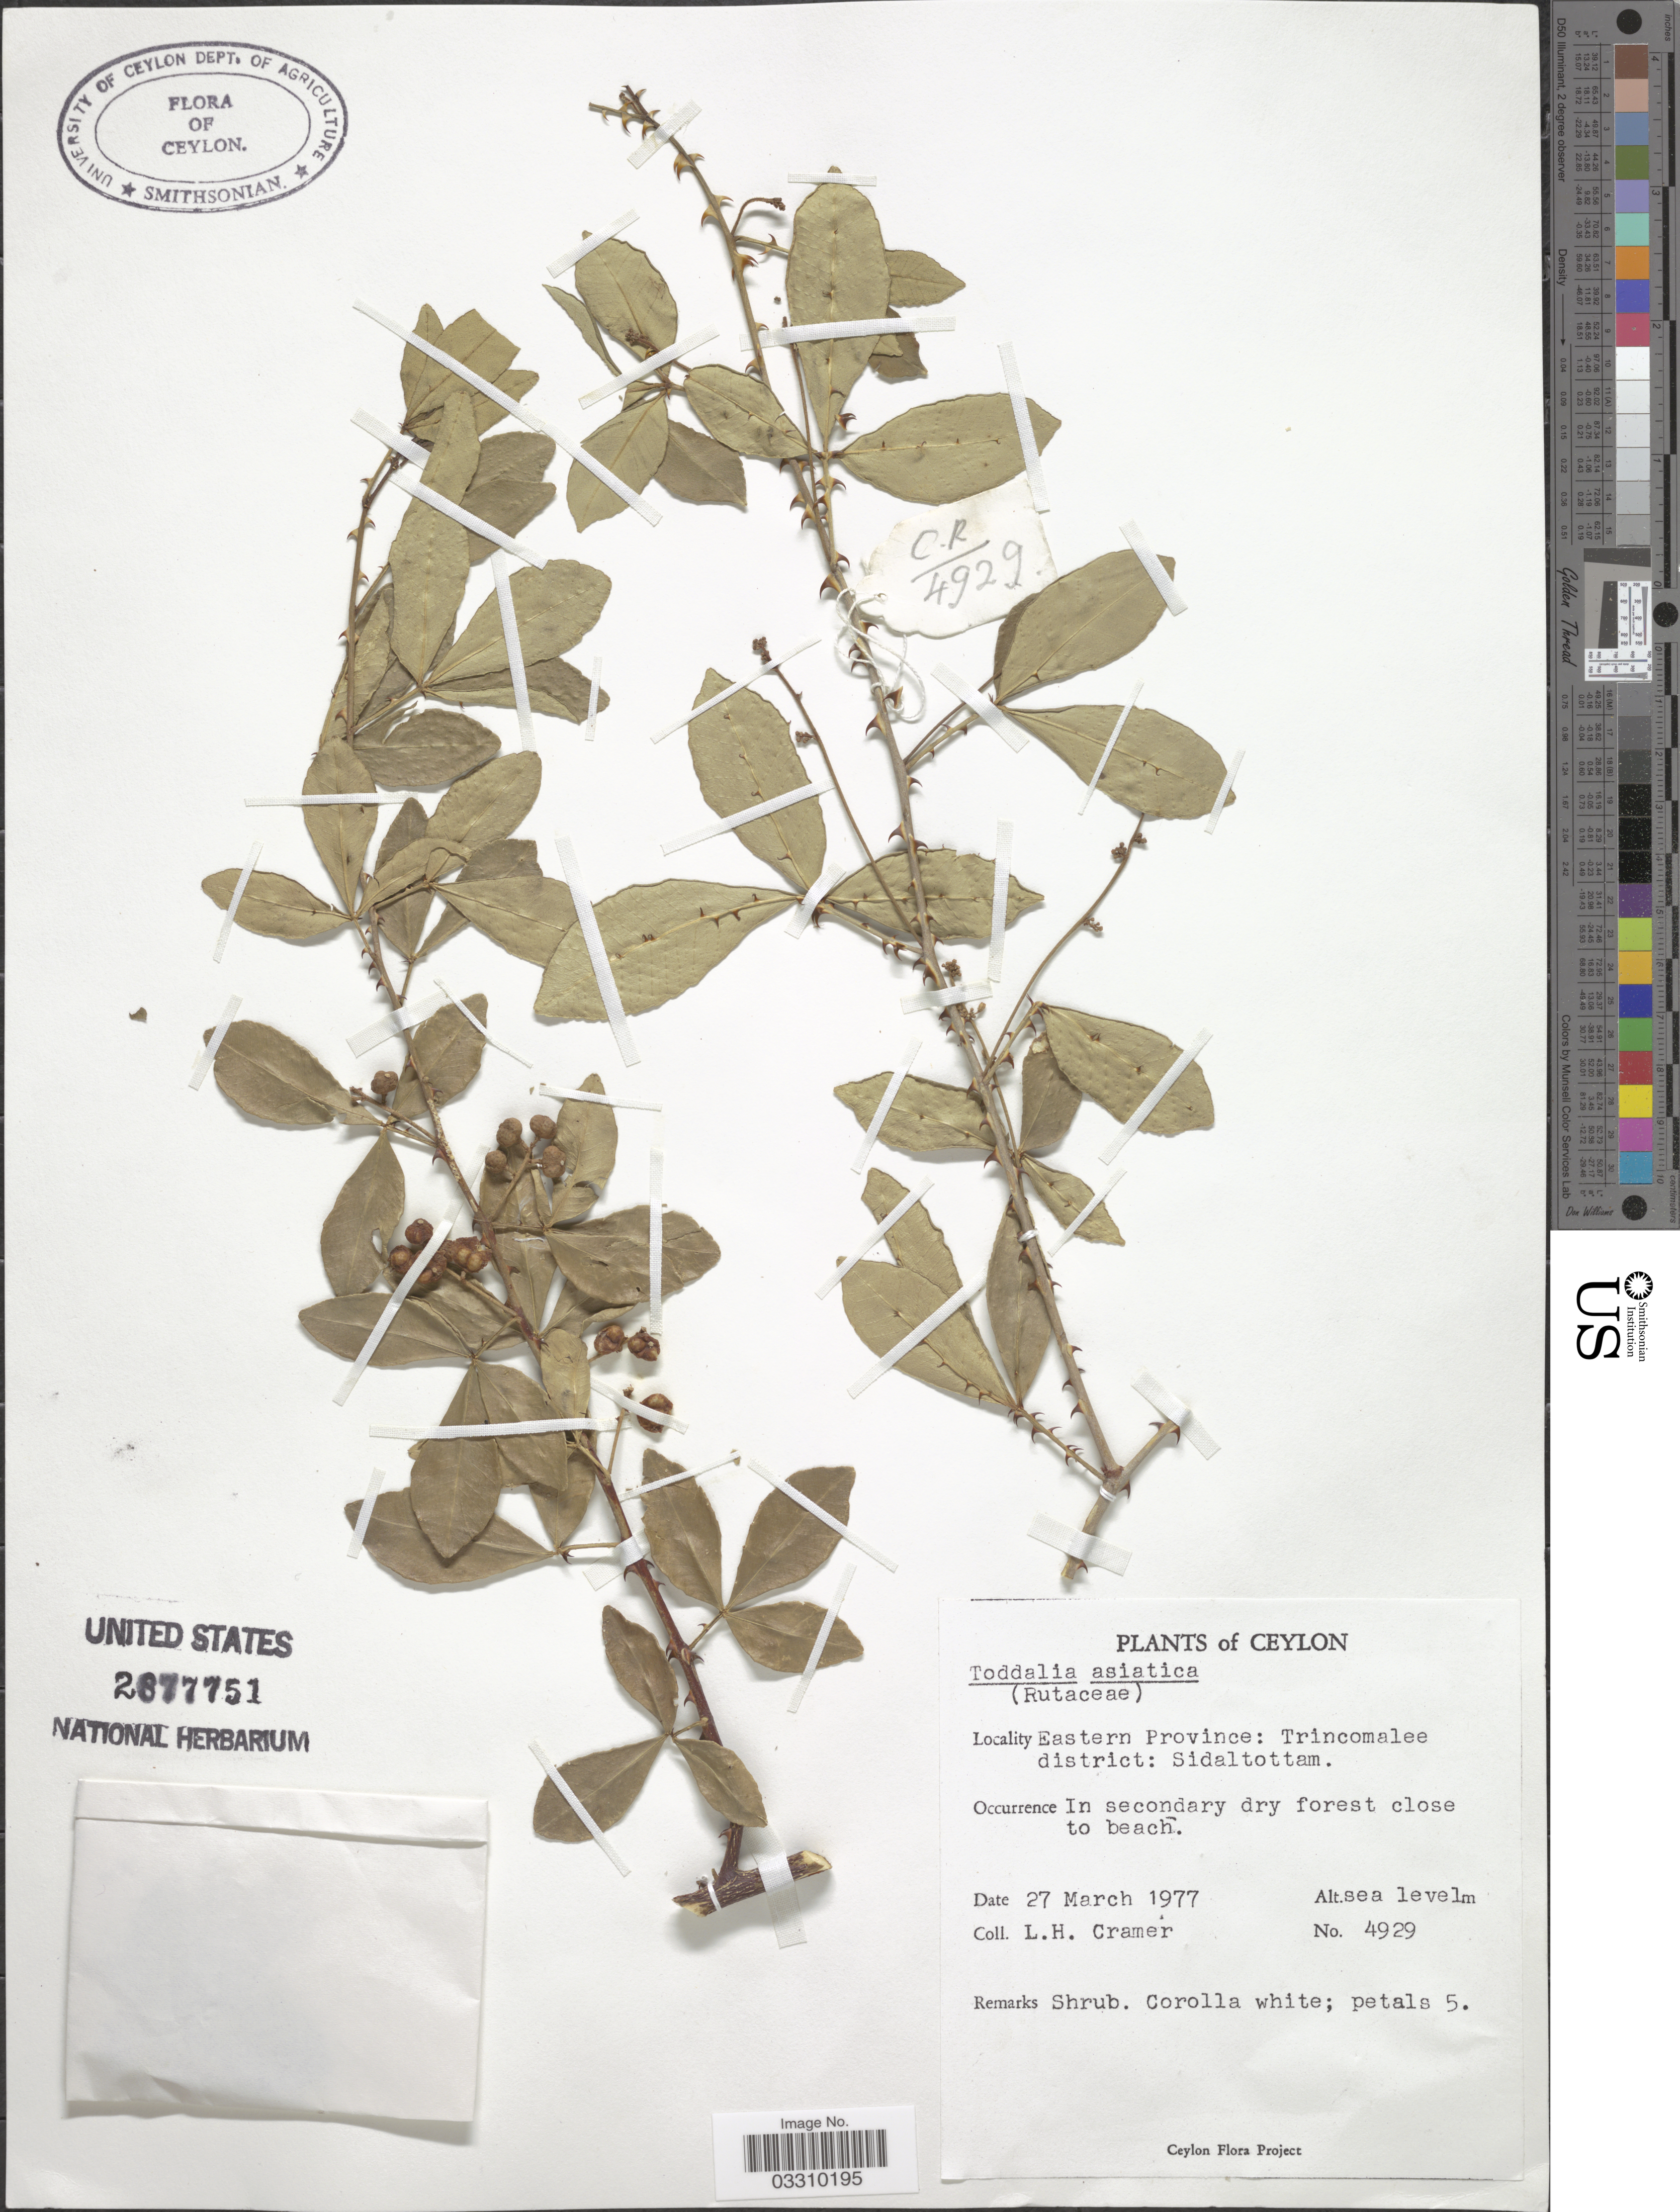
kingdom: Plantae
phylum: Tracheophyta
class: Magnoliopsida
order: Sapindales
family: Rutaceae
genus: Zanthoxylum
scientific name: Zanthoxylum asiaticum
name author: (L.) Appelhans et al.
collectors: L. H. Cramer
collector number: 4929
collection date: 1977-03-27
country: Sri Lanka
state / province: Eastern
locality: Ceylon. Trincomalee district: Sidaltottam.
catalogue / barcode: US 2877751